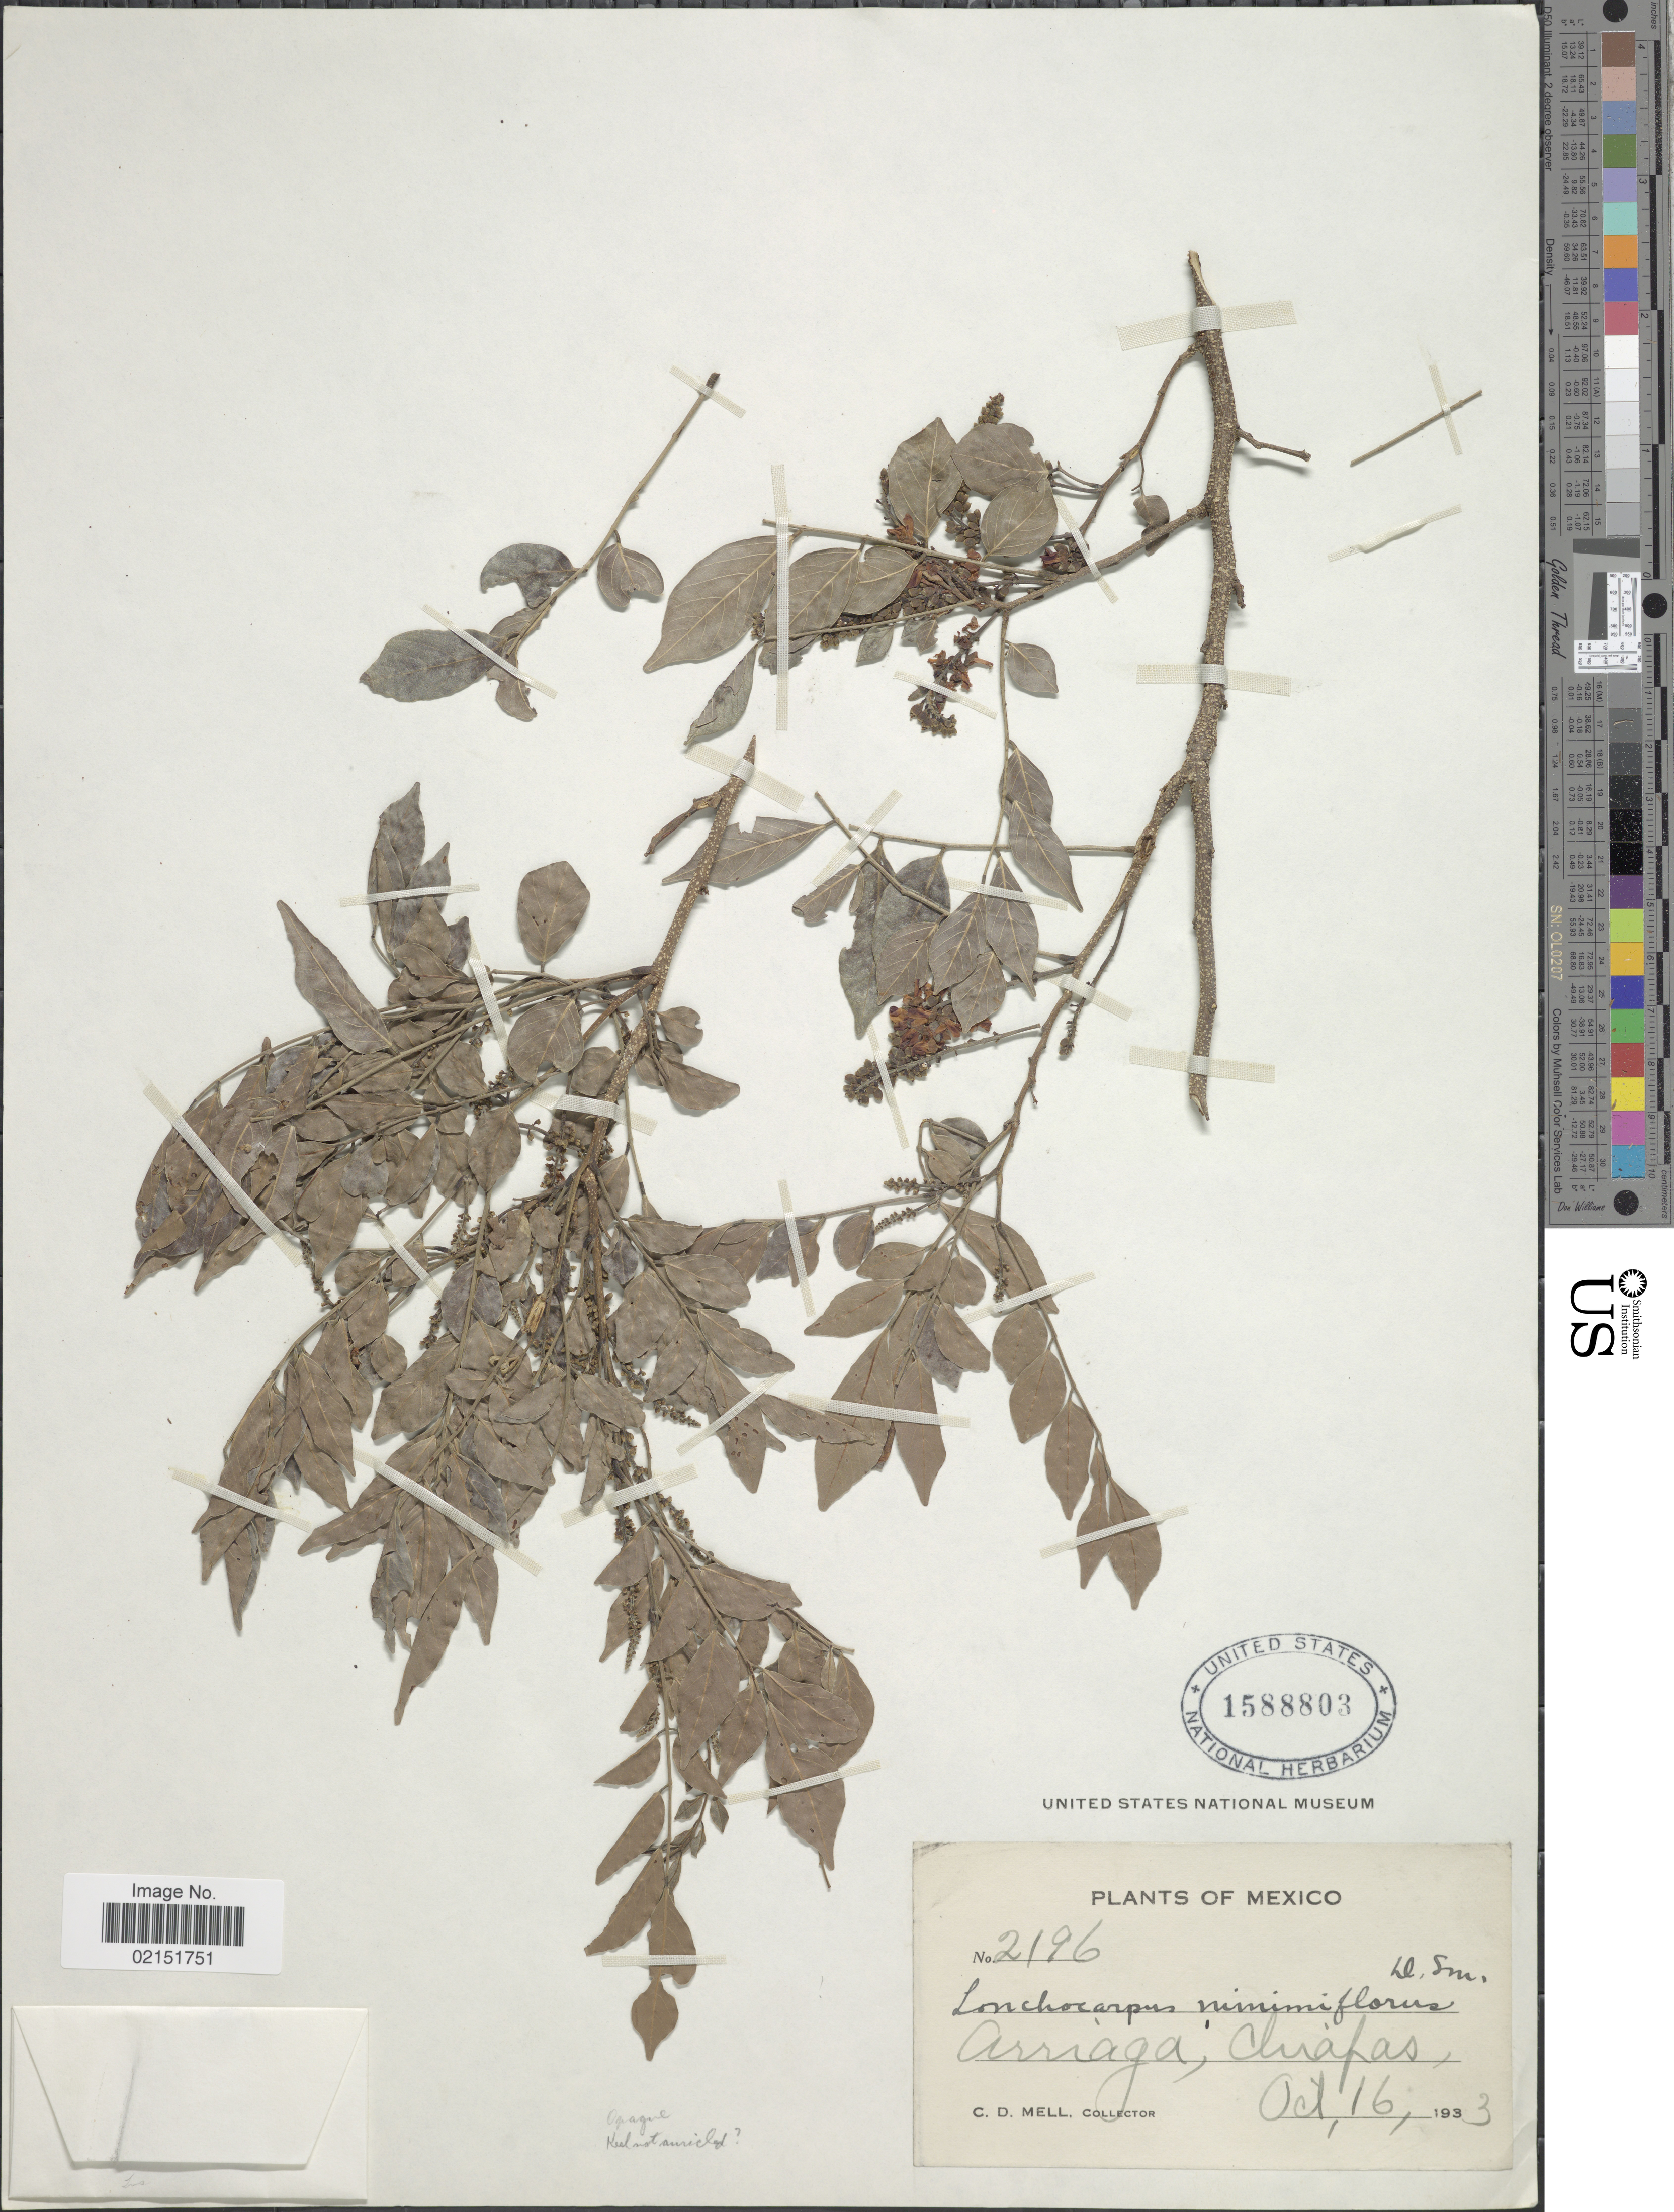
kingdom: Plantae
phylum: Tracheophyta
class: Magnoliopsida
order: Fabales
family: Fabaceae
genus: Lonchocarpus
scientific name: Lonchocarpus minimiflorus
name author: Donn. Sm.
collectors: C. D. Mell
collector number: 2196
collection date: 1933-10-16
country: Mexico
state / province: Chiapas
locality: Arriaga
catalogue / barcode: US 1588803